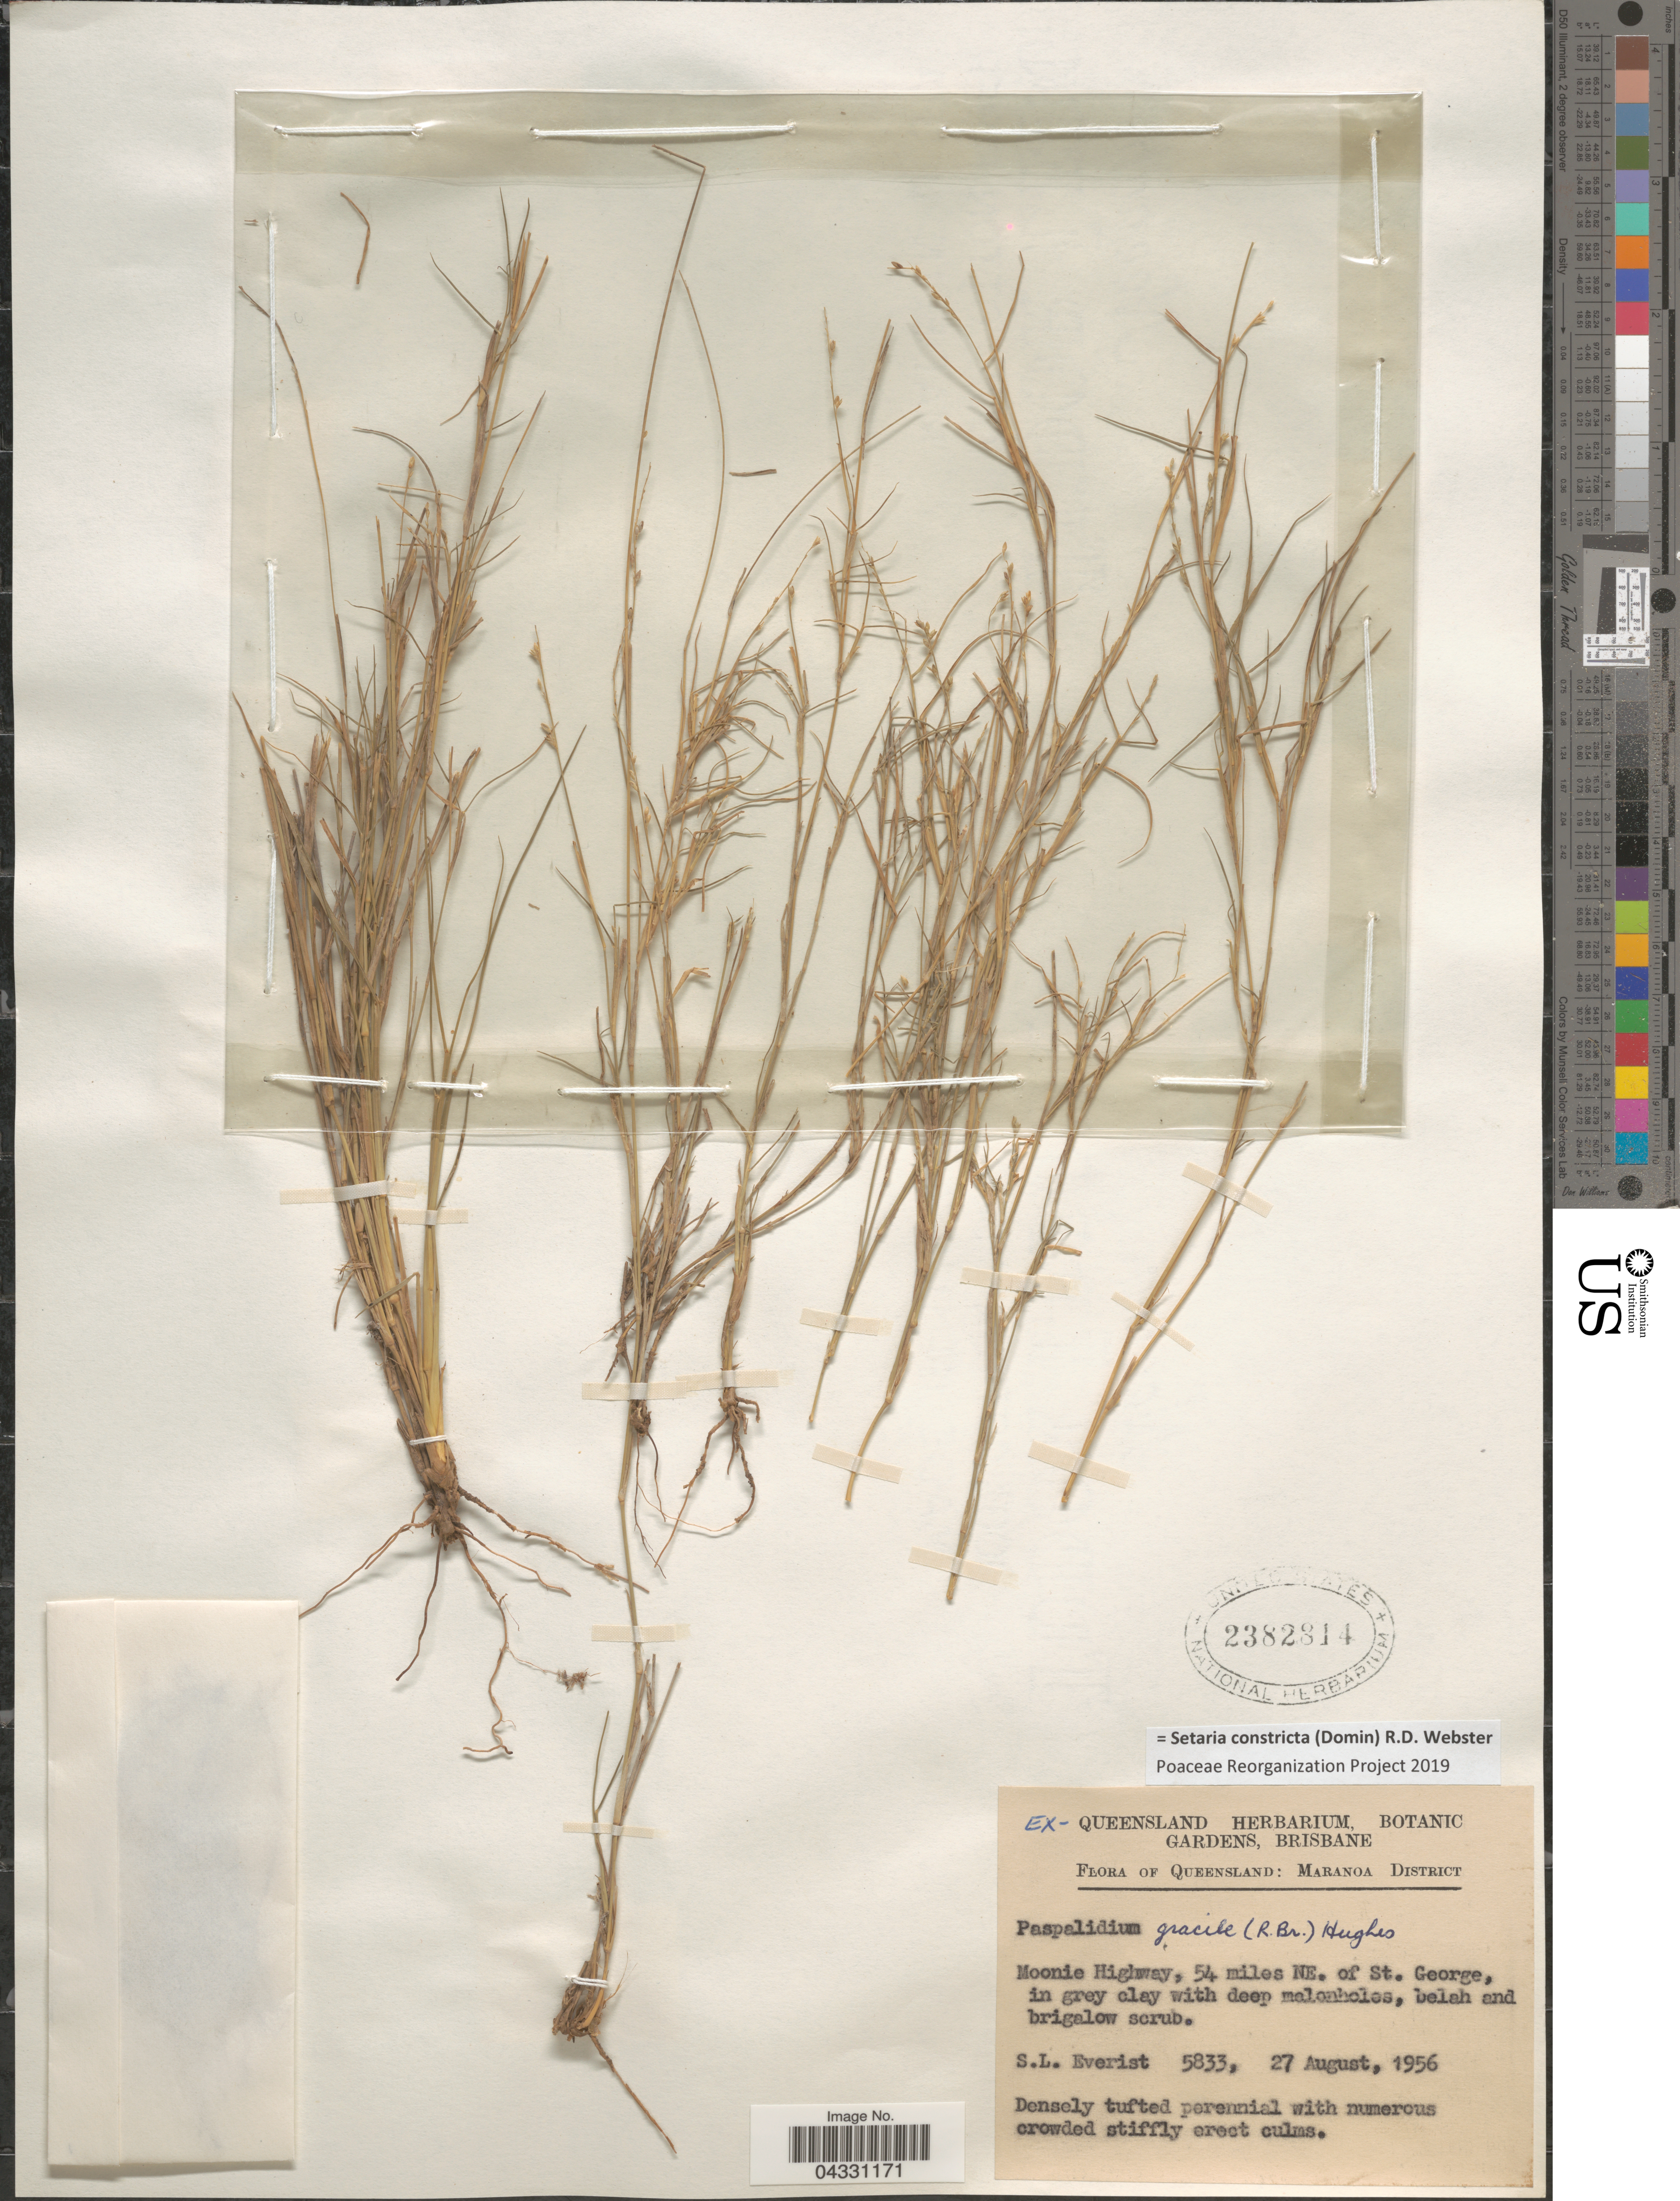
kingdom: Plantae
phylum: Tracheophyta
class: Liliopsida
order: Poales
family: Poaceae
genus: Setaria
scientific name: Setaria constricta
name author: (Domin) R.D. Webster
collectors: S. Everist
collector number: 5833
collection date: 1956-08-27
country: Australia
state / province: Queensland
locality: Maranoa District. Moonie Highway, 54 miles NE. of St. George.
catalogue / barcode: US 2382814